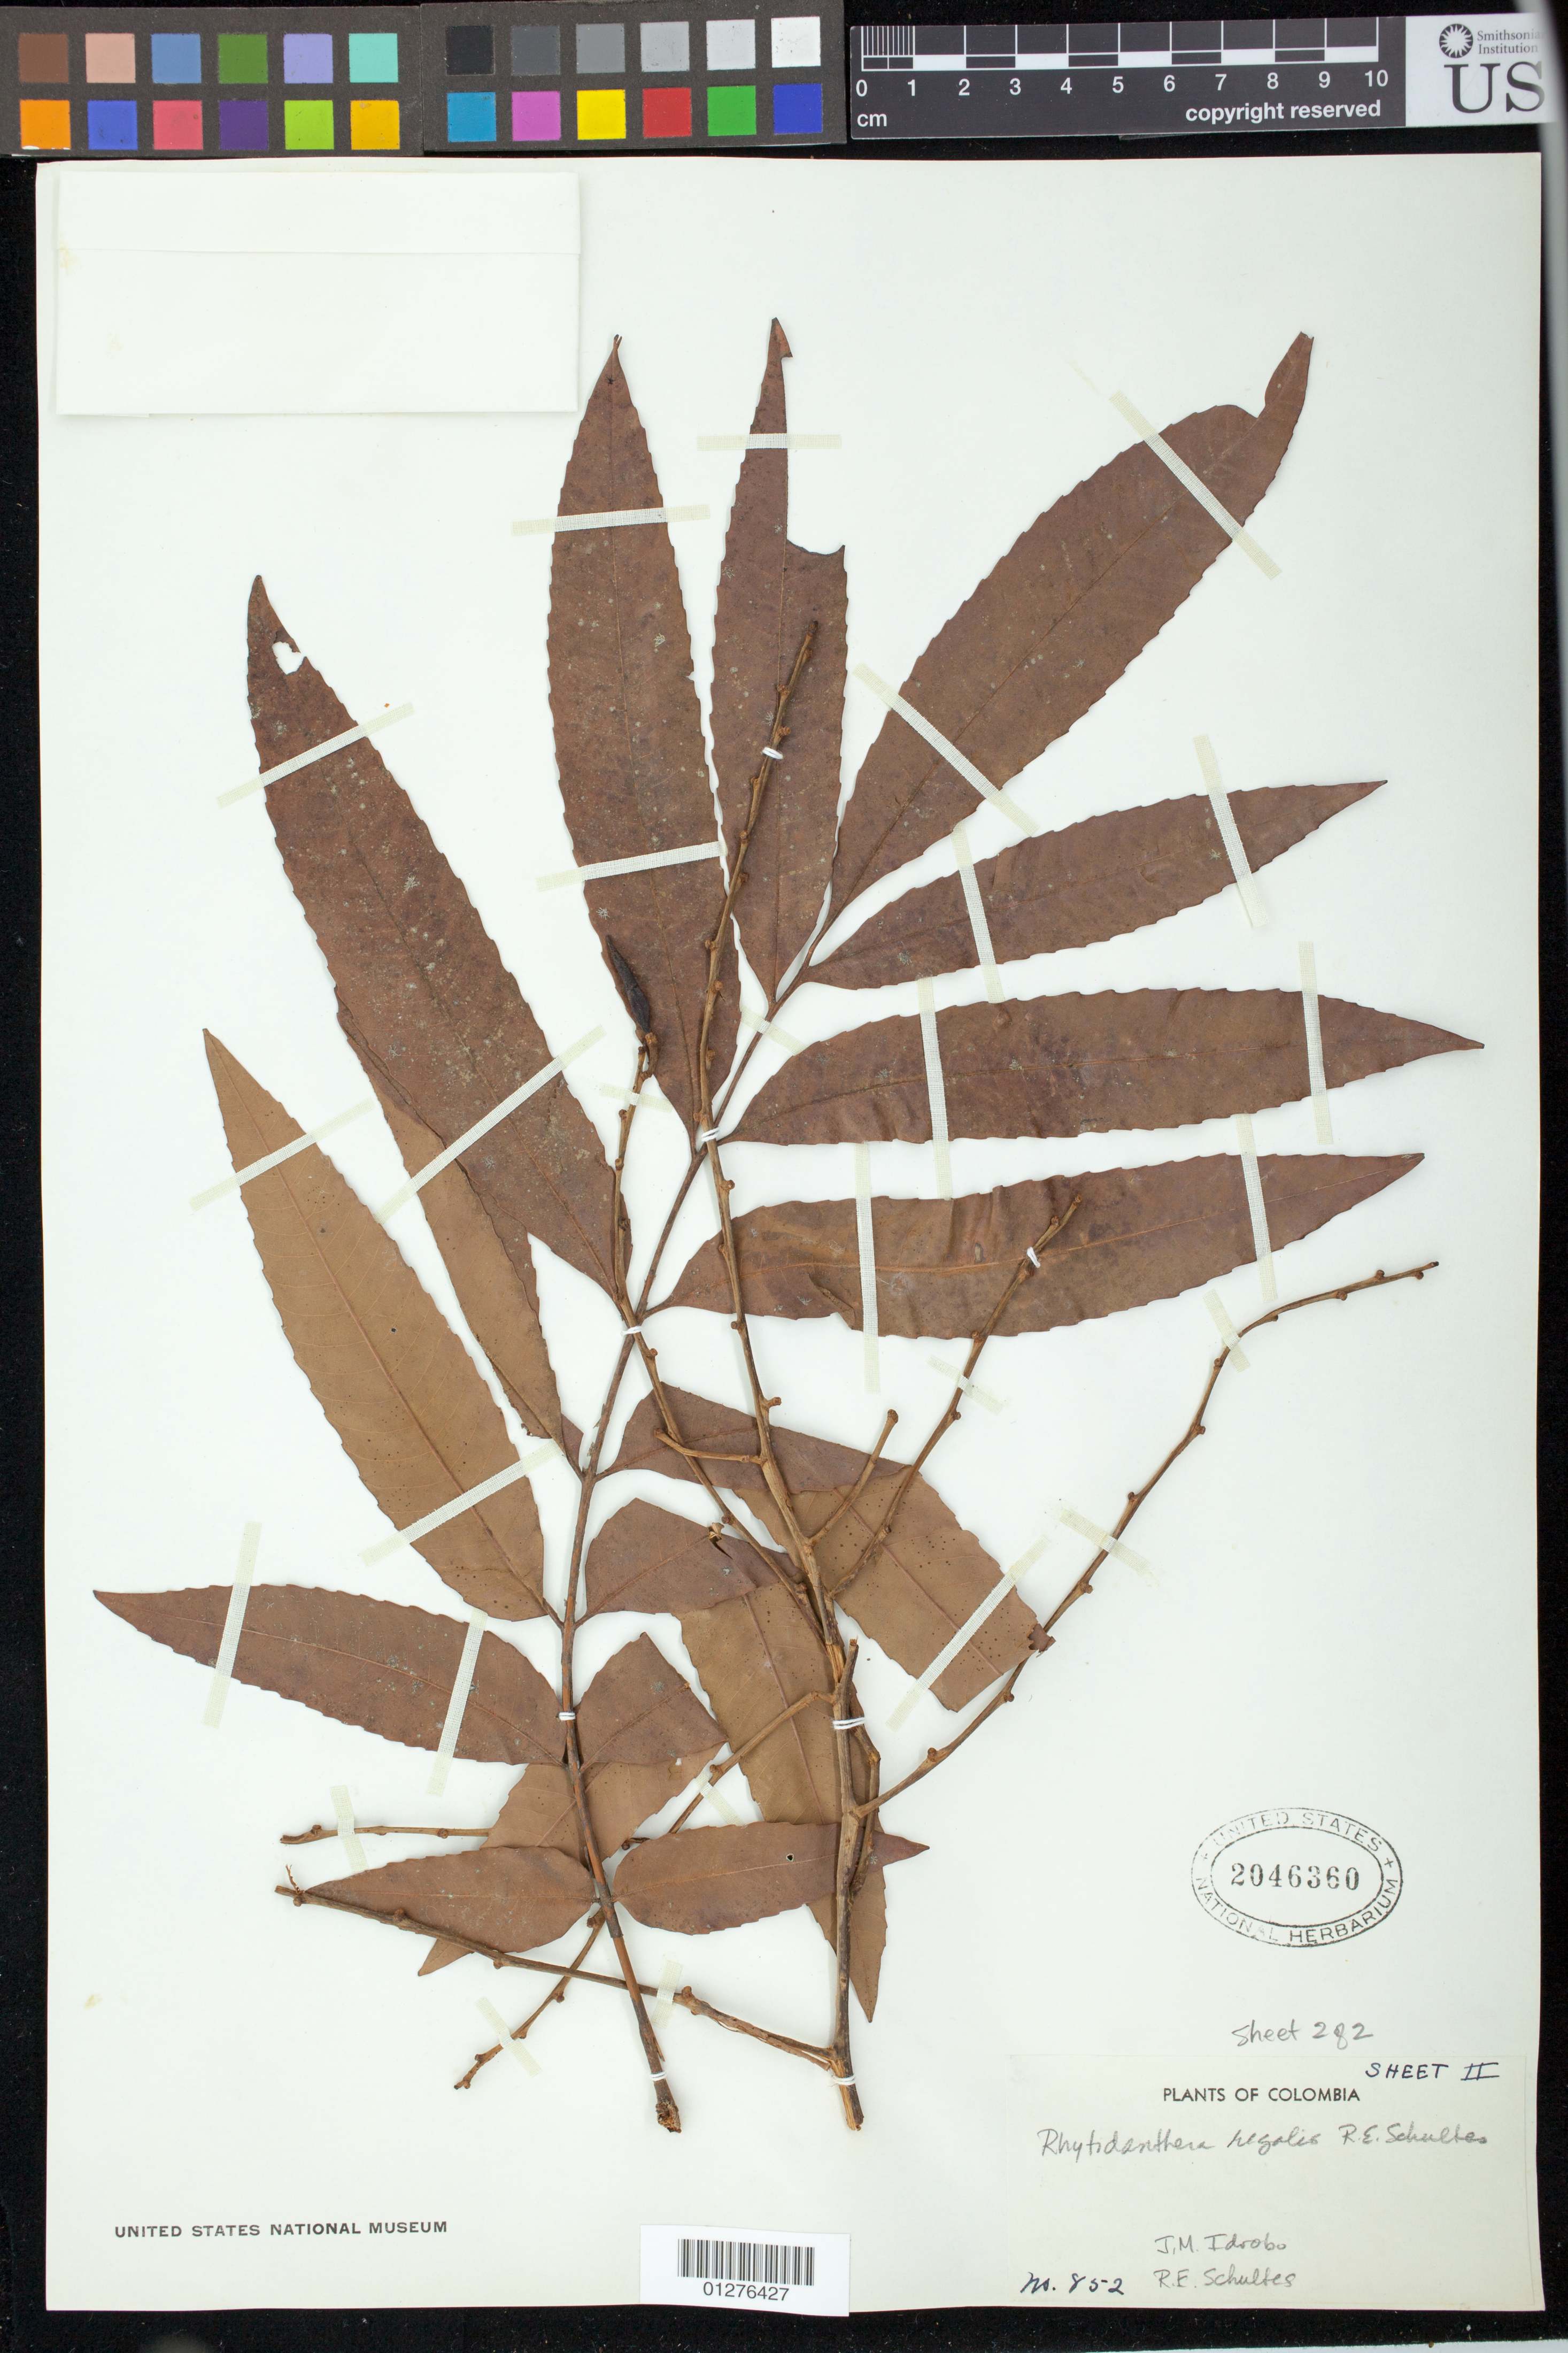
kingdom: Plantae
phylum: Tracheophyta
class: Magnoliopsida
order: Malpighiales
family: Ochnaceae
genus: Rhytidanthera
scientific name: Rhytidanthera regalis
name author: R.E. Schult.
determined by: Reinales, Sandra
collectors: J. M. Idrobo & R. E. Schultes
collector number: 852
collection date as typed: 30 Dec 1950 to 5 Jan 1951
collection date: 1950-12-30/1951-01-05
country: Colombia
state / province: Meta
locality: Cordillera La Macarena (extremo nordeste), macizo Renjifo, faldas orientales.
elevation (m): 600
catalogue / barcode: US 2046360